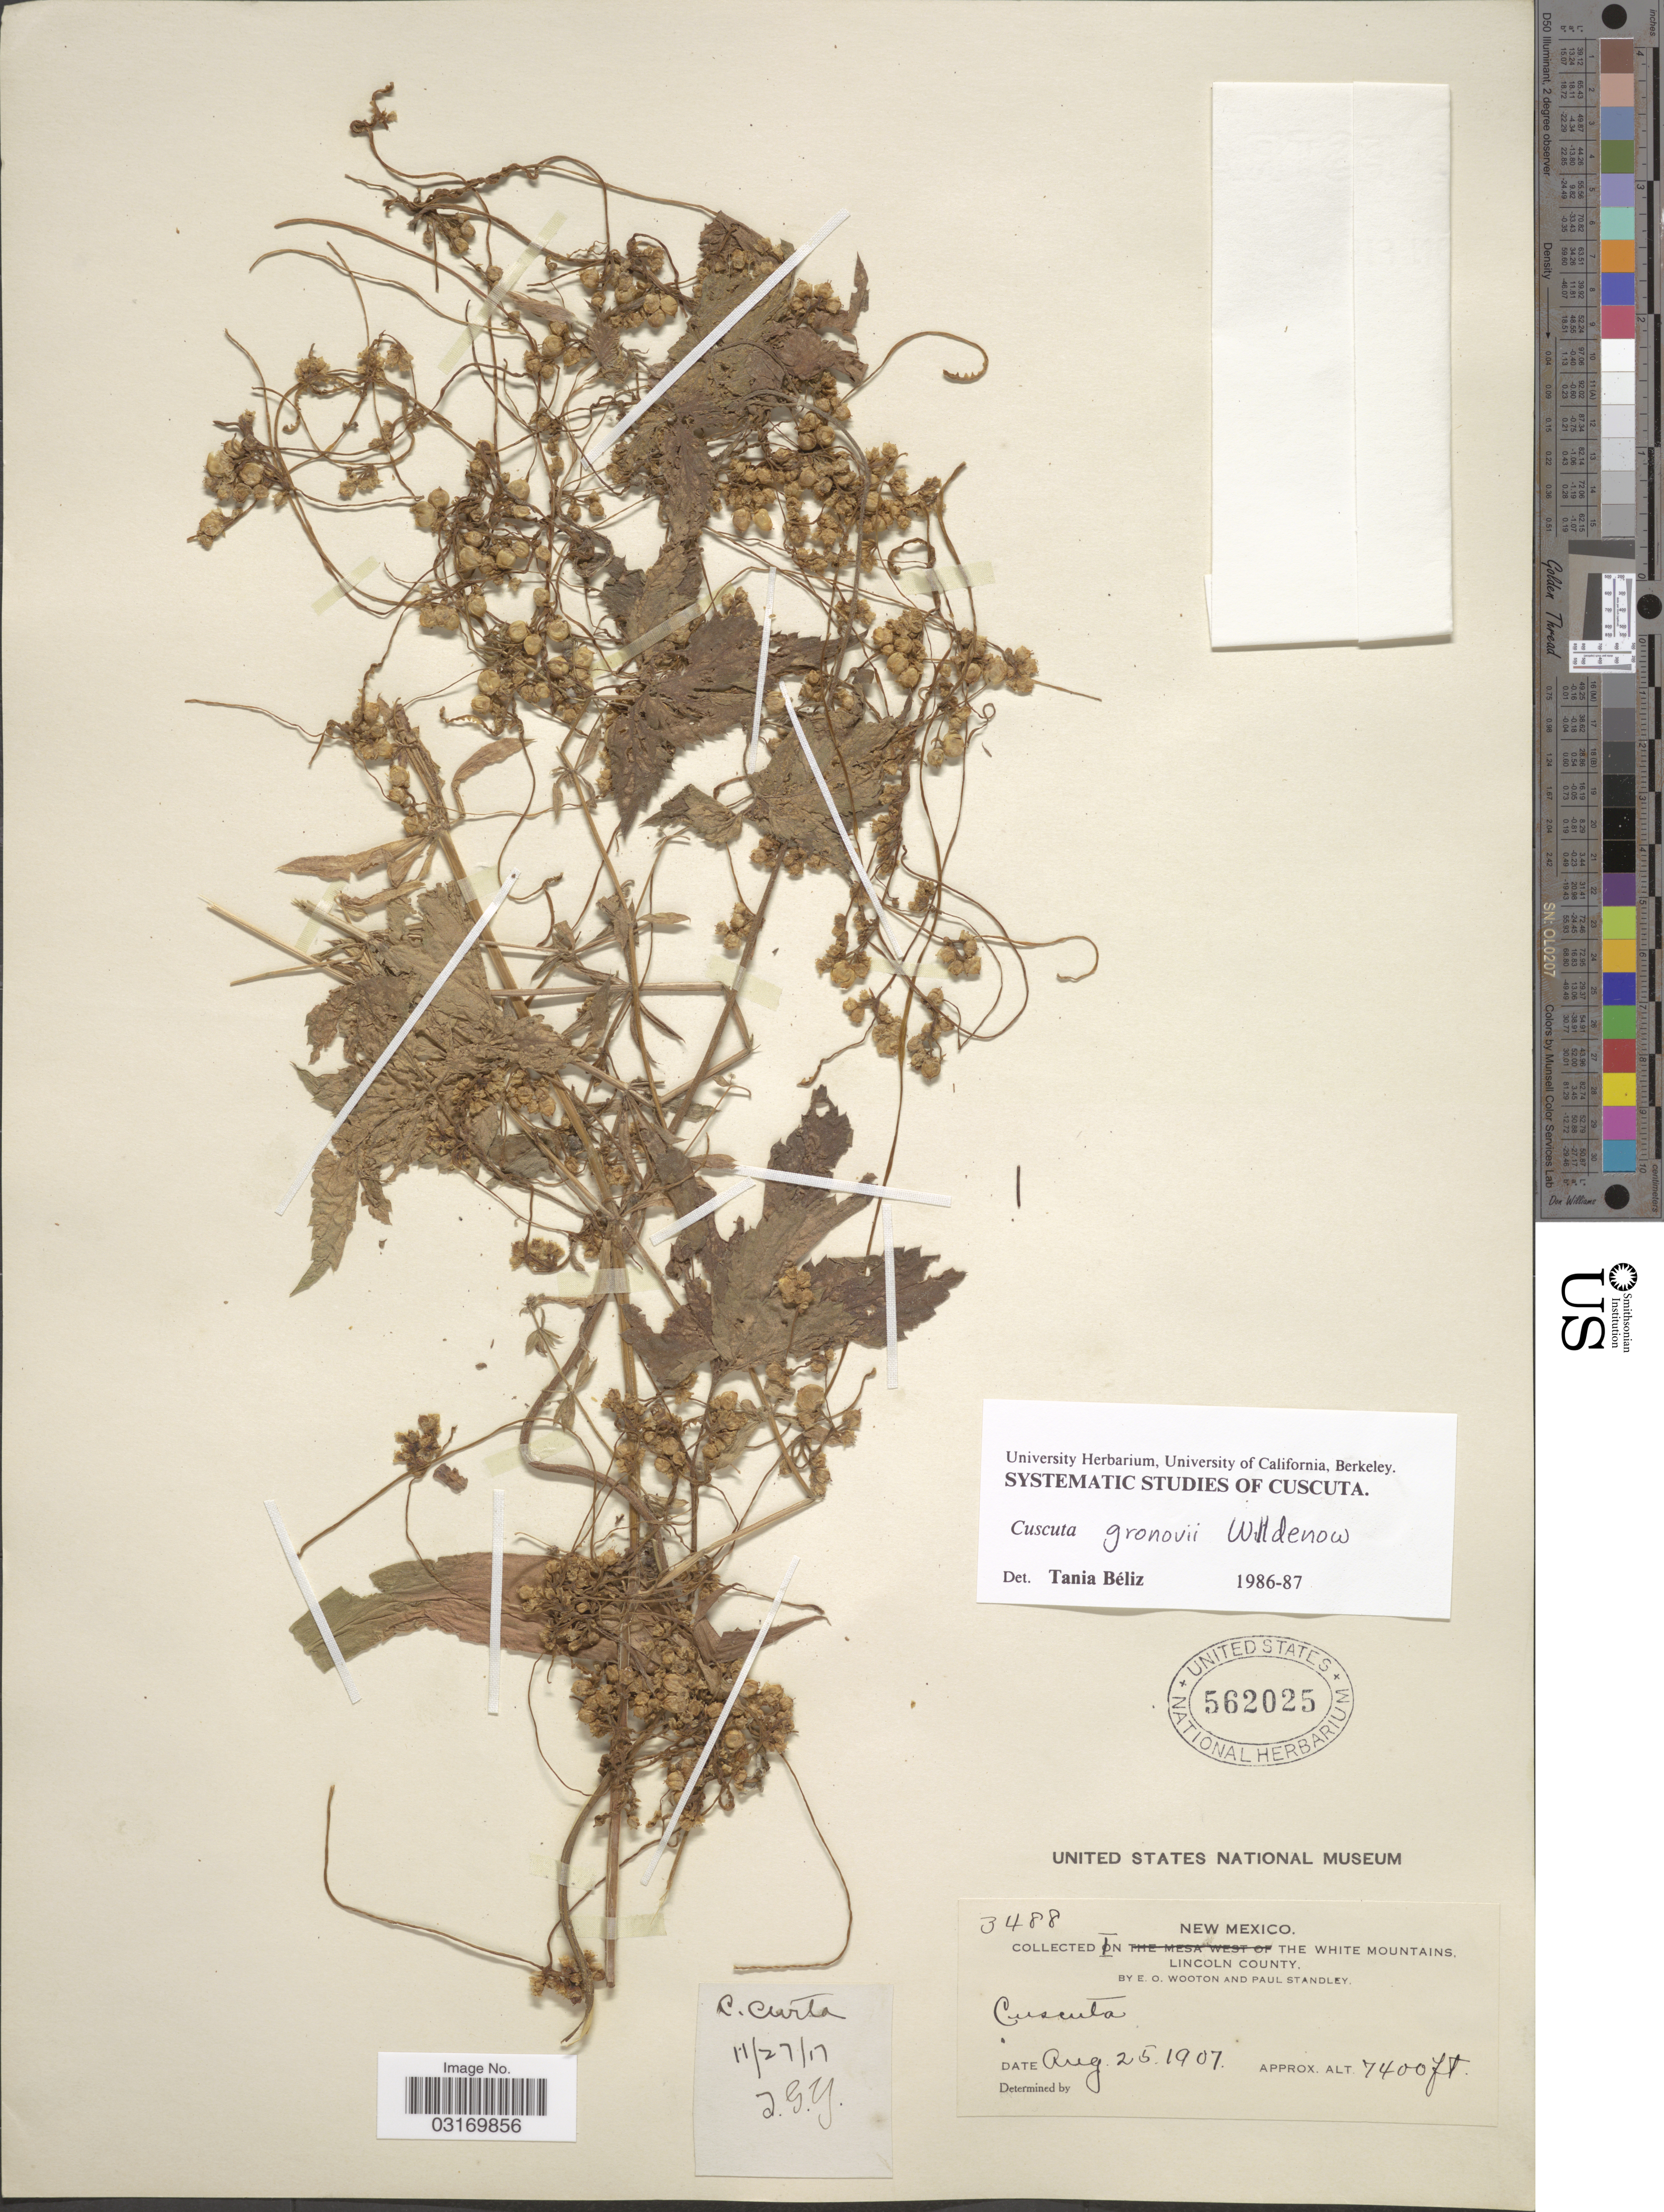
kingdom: Plantae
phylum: Tracheophyta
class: Magnoliopsida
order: Solanales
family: Convolvulaceae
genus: Cuscuta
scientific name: Cuscuta gronovii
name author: Willd. ex Schult.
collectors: E. O. Wooton & P. C. Standley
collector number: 3488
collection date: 1907-08-25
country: United States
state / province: New Mexico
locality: In the White Mountains, Lincoln County.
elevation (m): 2256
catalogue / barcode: US 562025